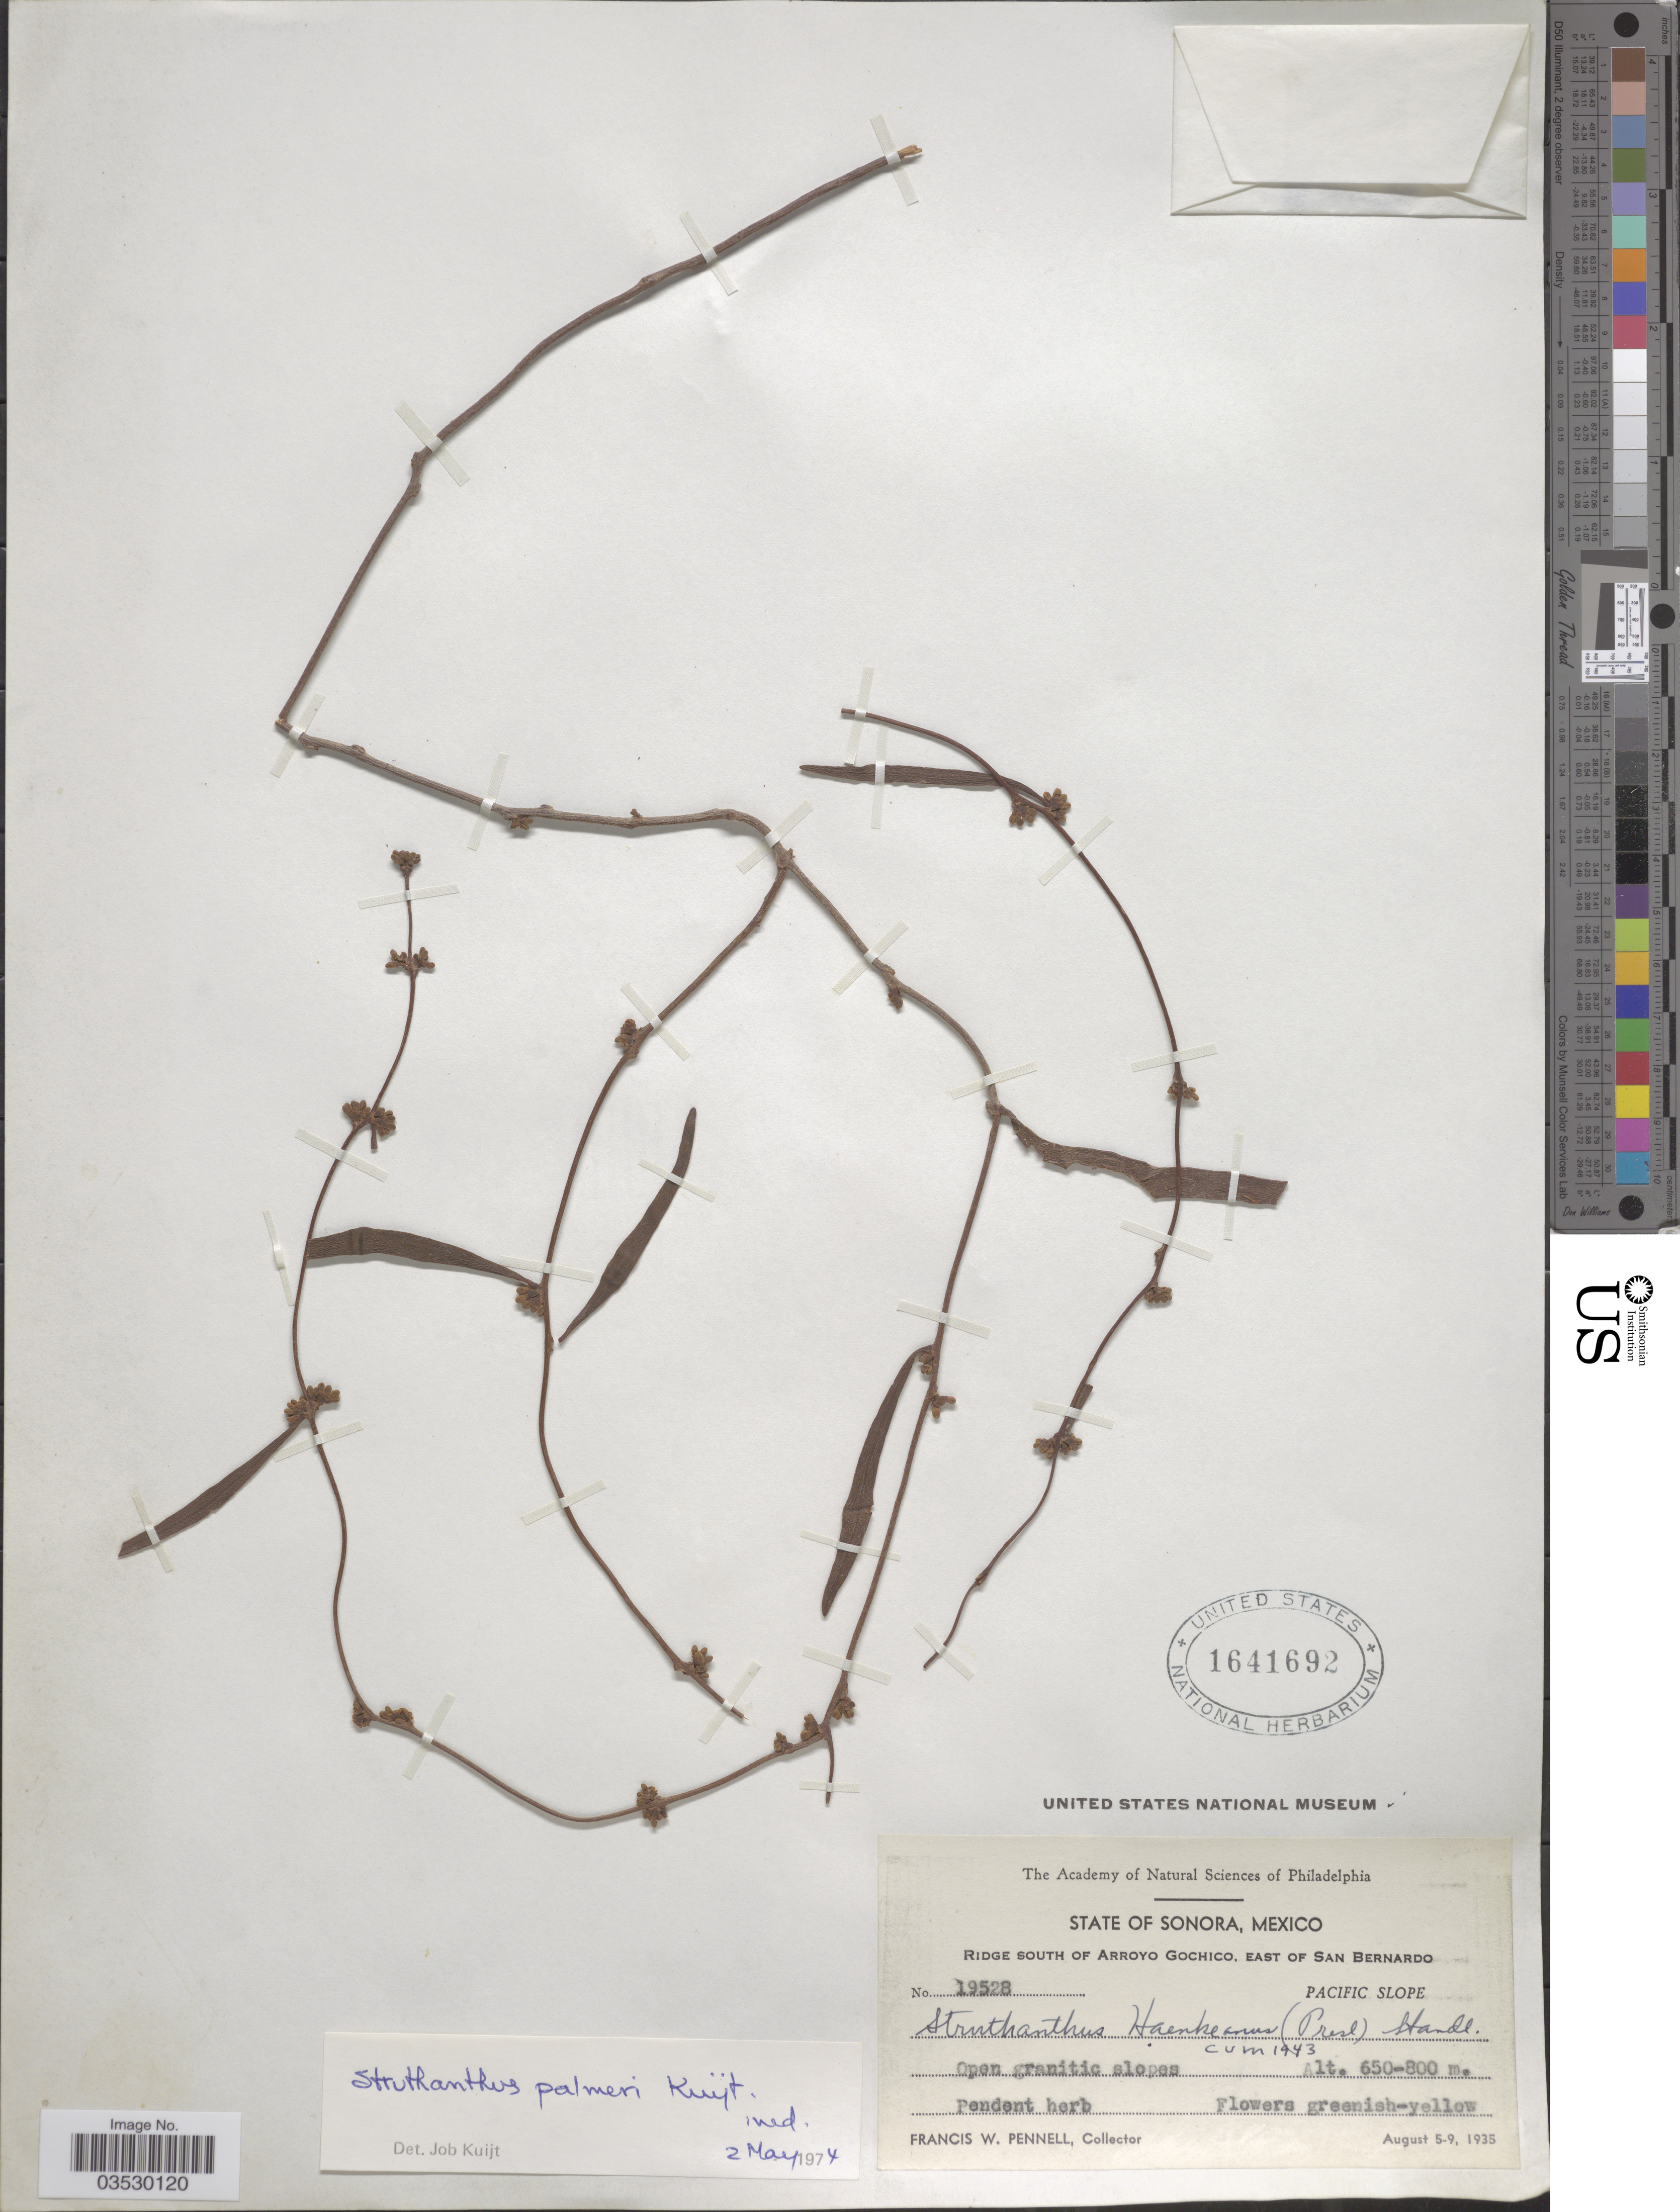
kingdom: Plantae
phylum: Tracheophyta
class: Magnoliopsida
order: Santalales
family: Loranthaceae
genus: Struthanthus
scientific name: Struthanthus palmeri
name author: Kuijt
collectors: F. W. Pennell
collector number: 19528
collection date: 1935-08-05/1935-08-09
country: Mexico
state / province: Sonora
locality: Ridge south of Arroyo Gochico, east of San Bernardo. Pacific Slope.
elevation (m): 650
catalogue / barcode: US 1641692